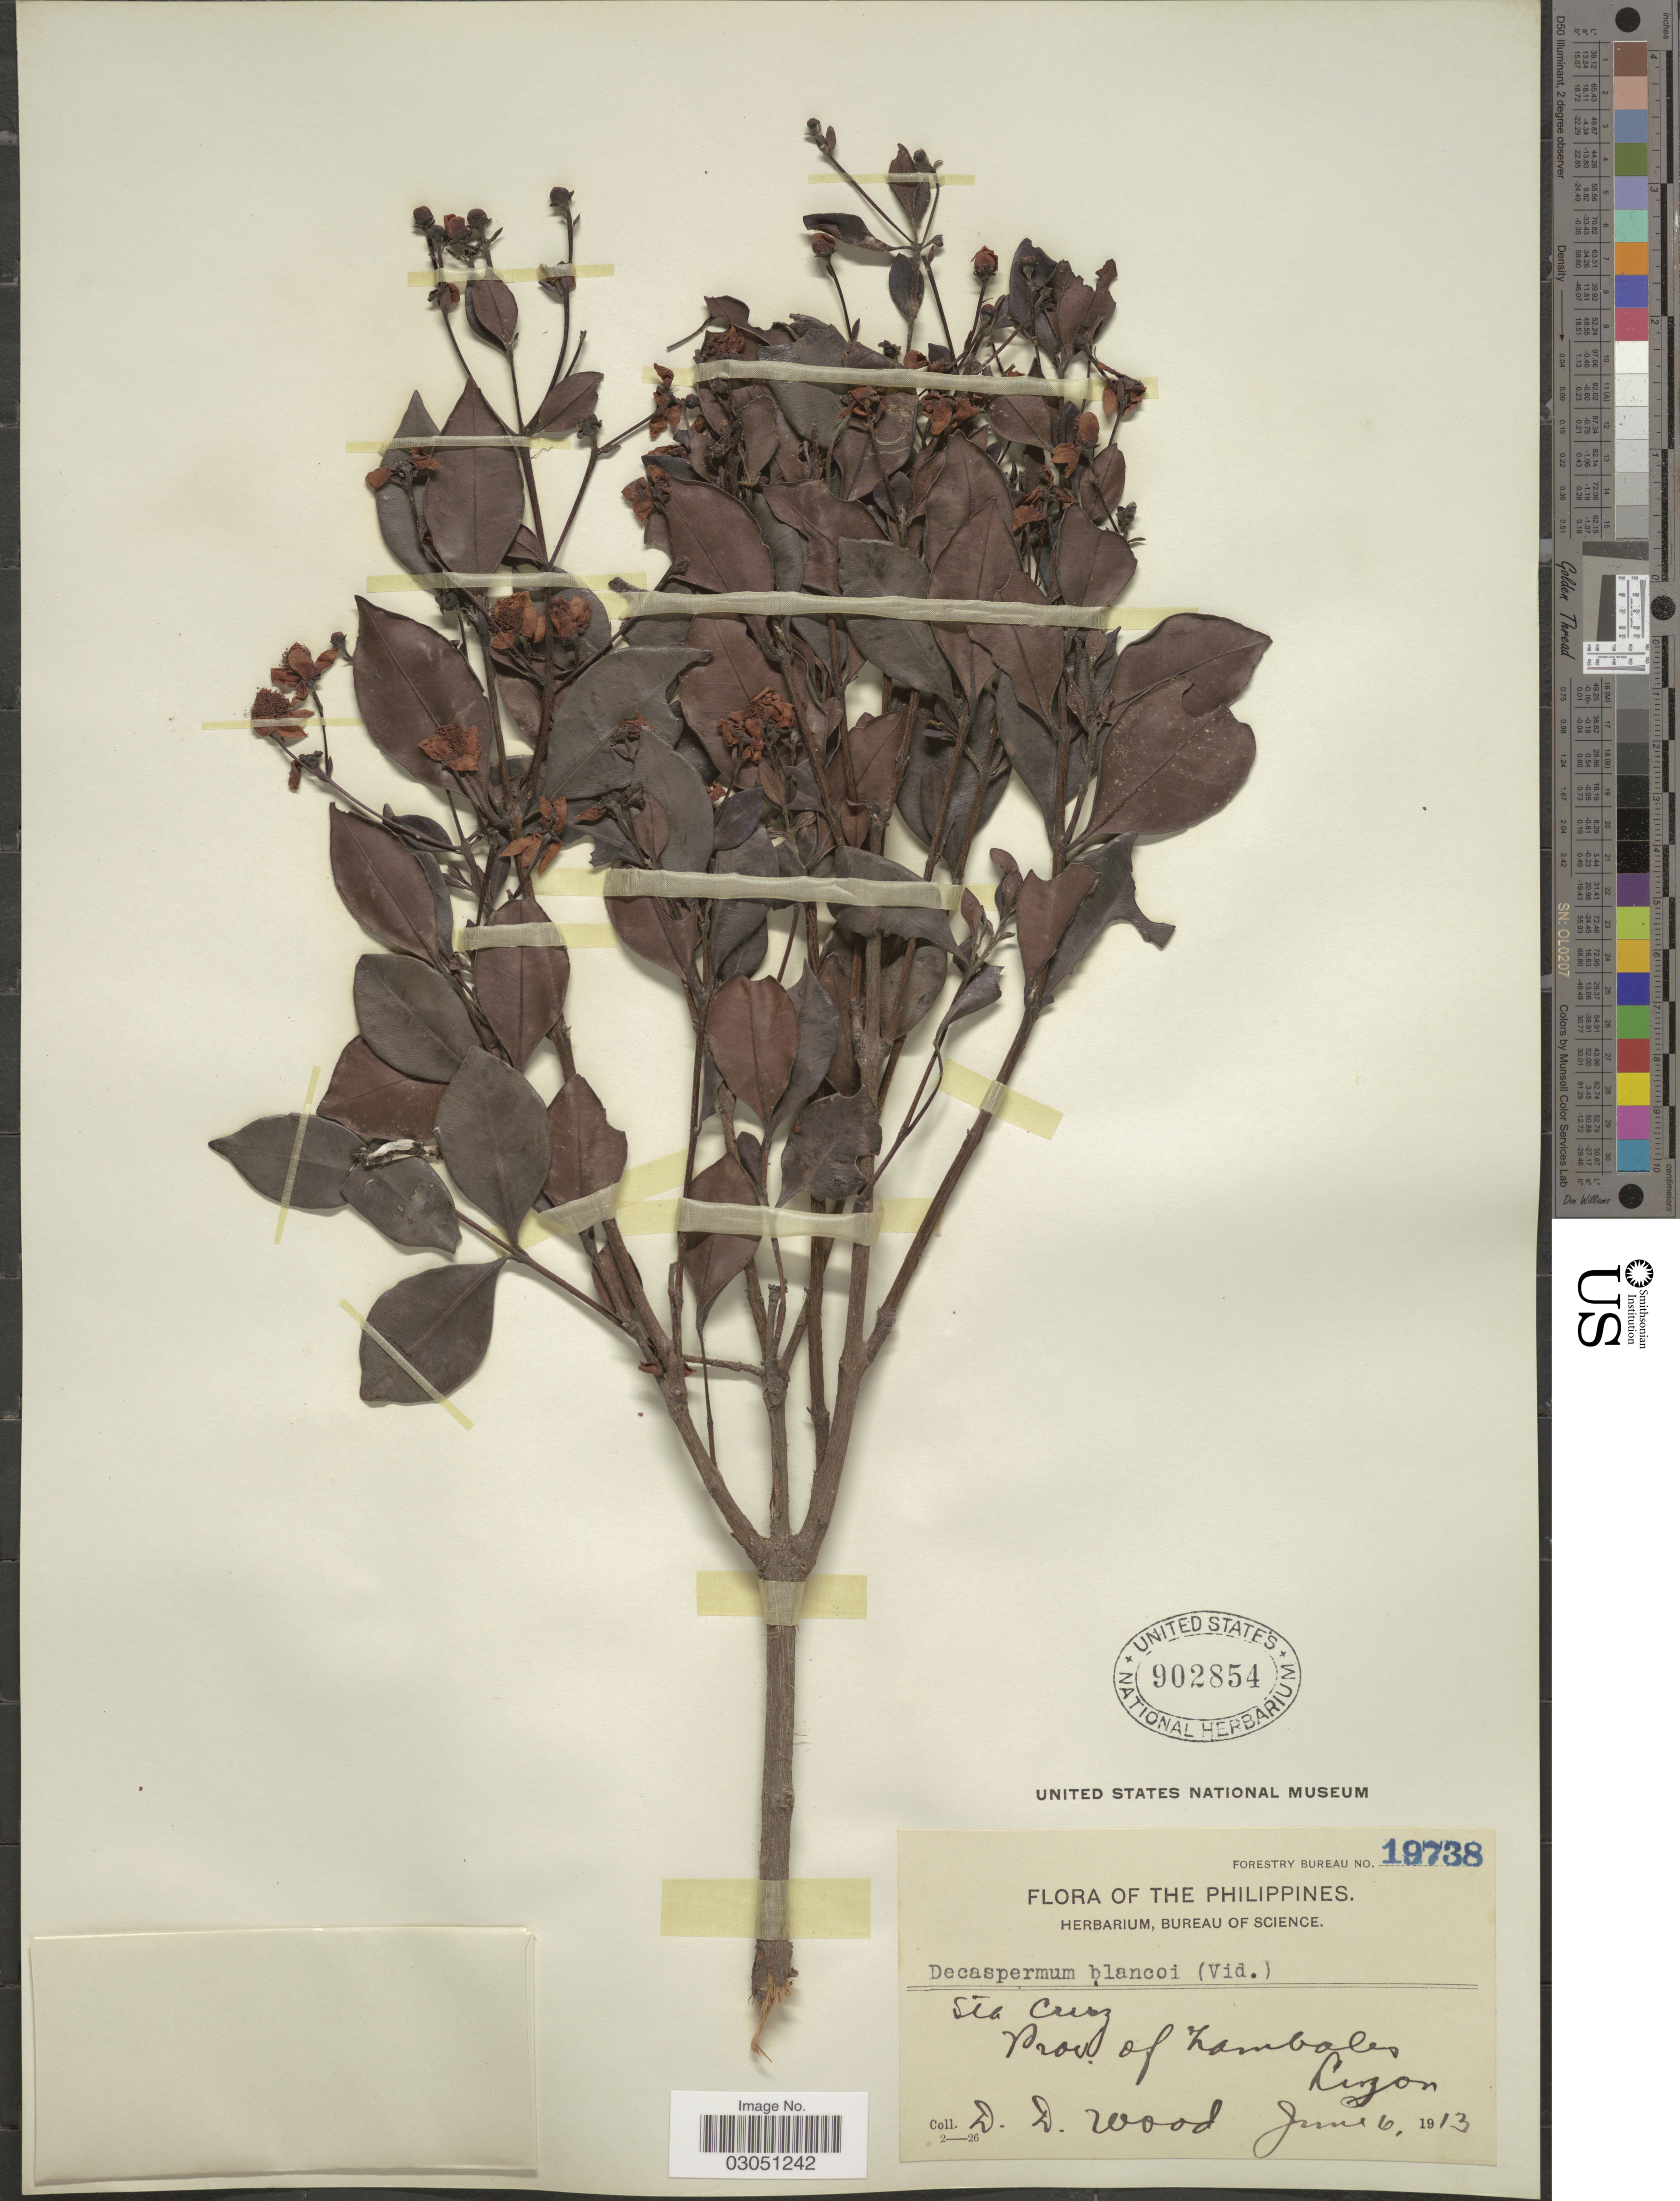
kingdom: Plantae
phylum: Tracheophyta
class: Magnoliopsida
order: Myrtales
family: Myrtaceae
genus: Decaspermum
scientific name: Decaspermum blancoi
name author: Vidal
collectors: D. Wood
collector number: Forestry Bureau 19738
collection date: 1913-06-06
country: Philippines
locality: Sta Cruz, Prov. of Zambales, Luzon.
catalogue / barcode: US 902854